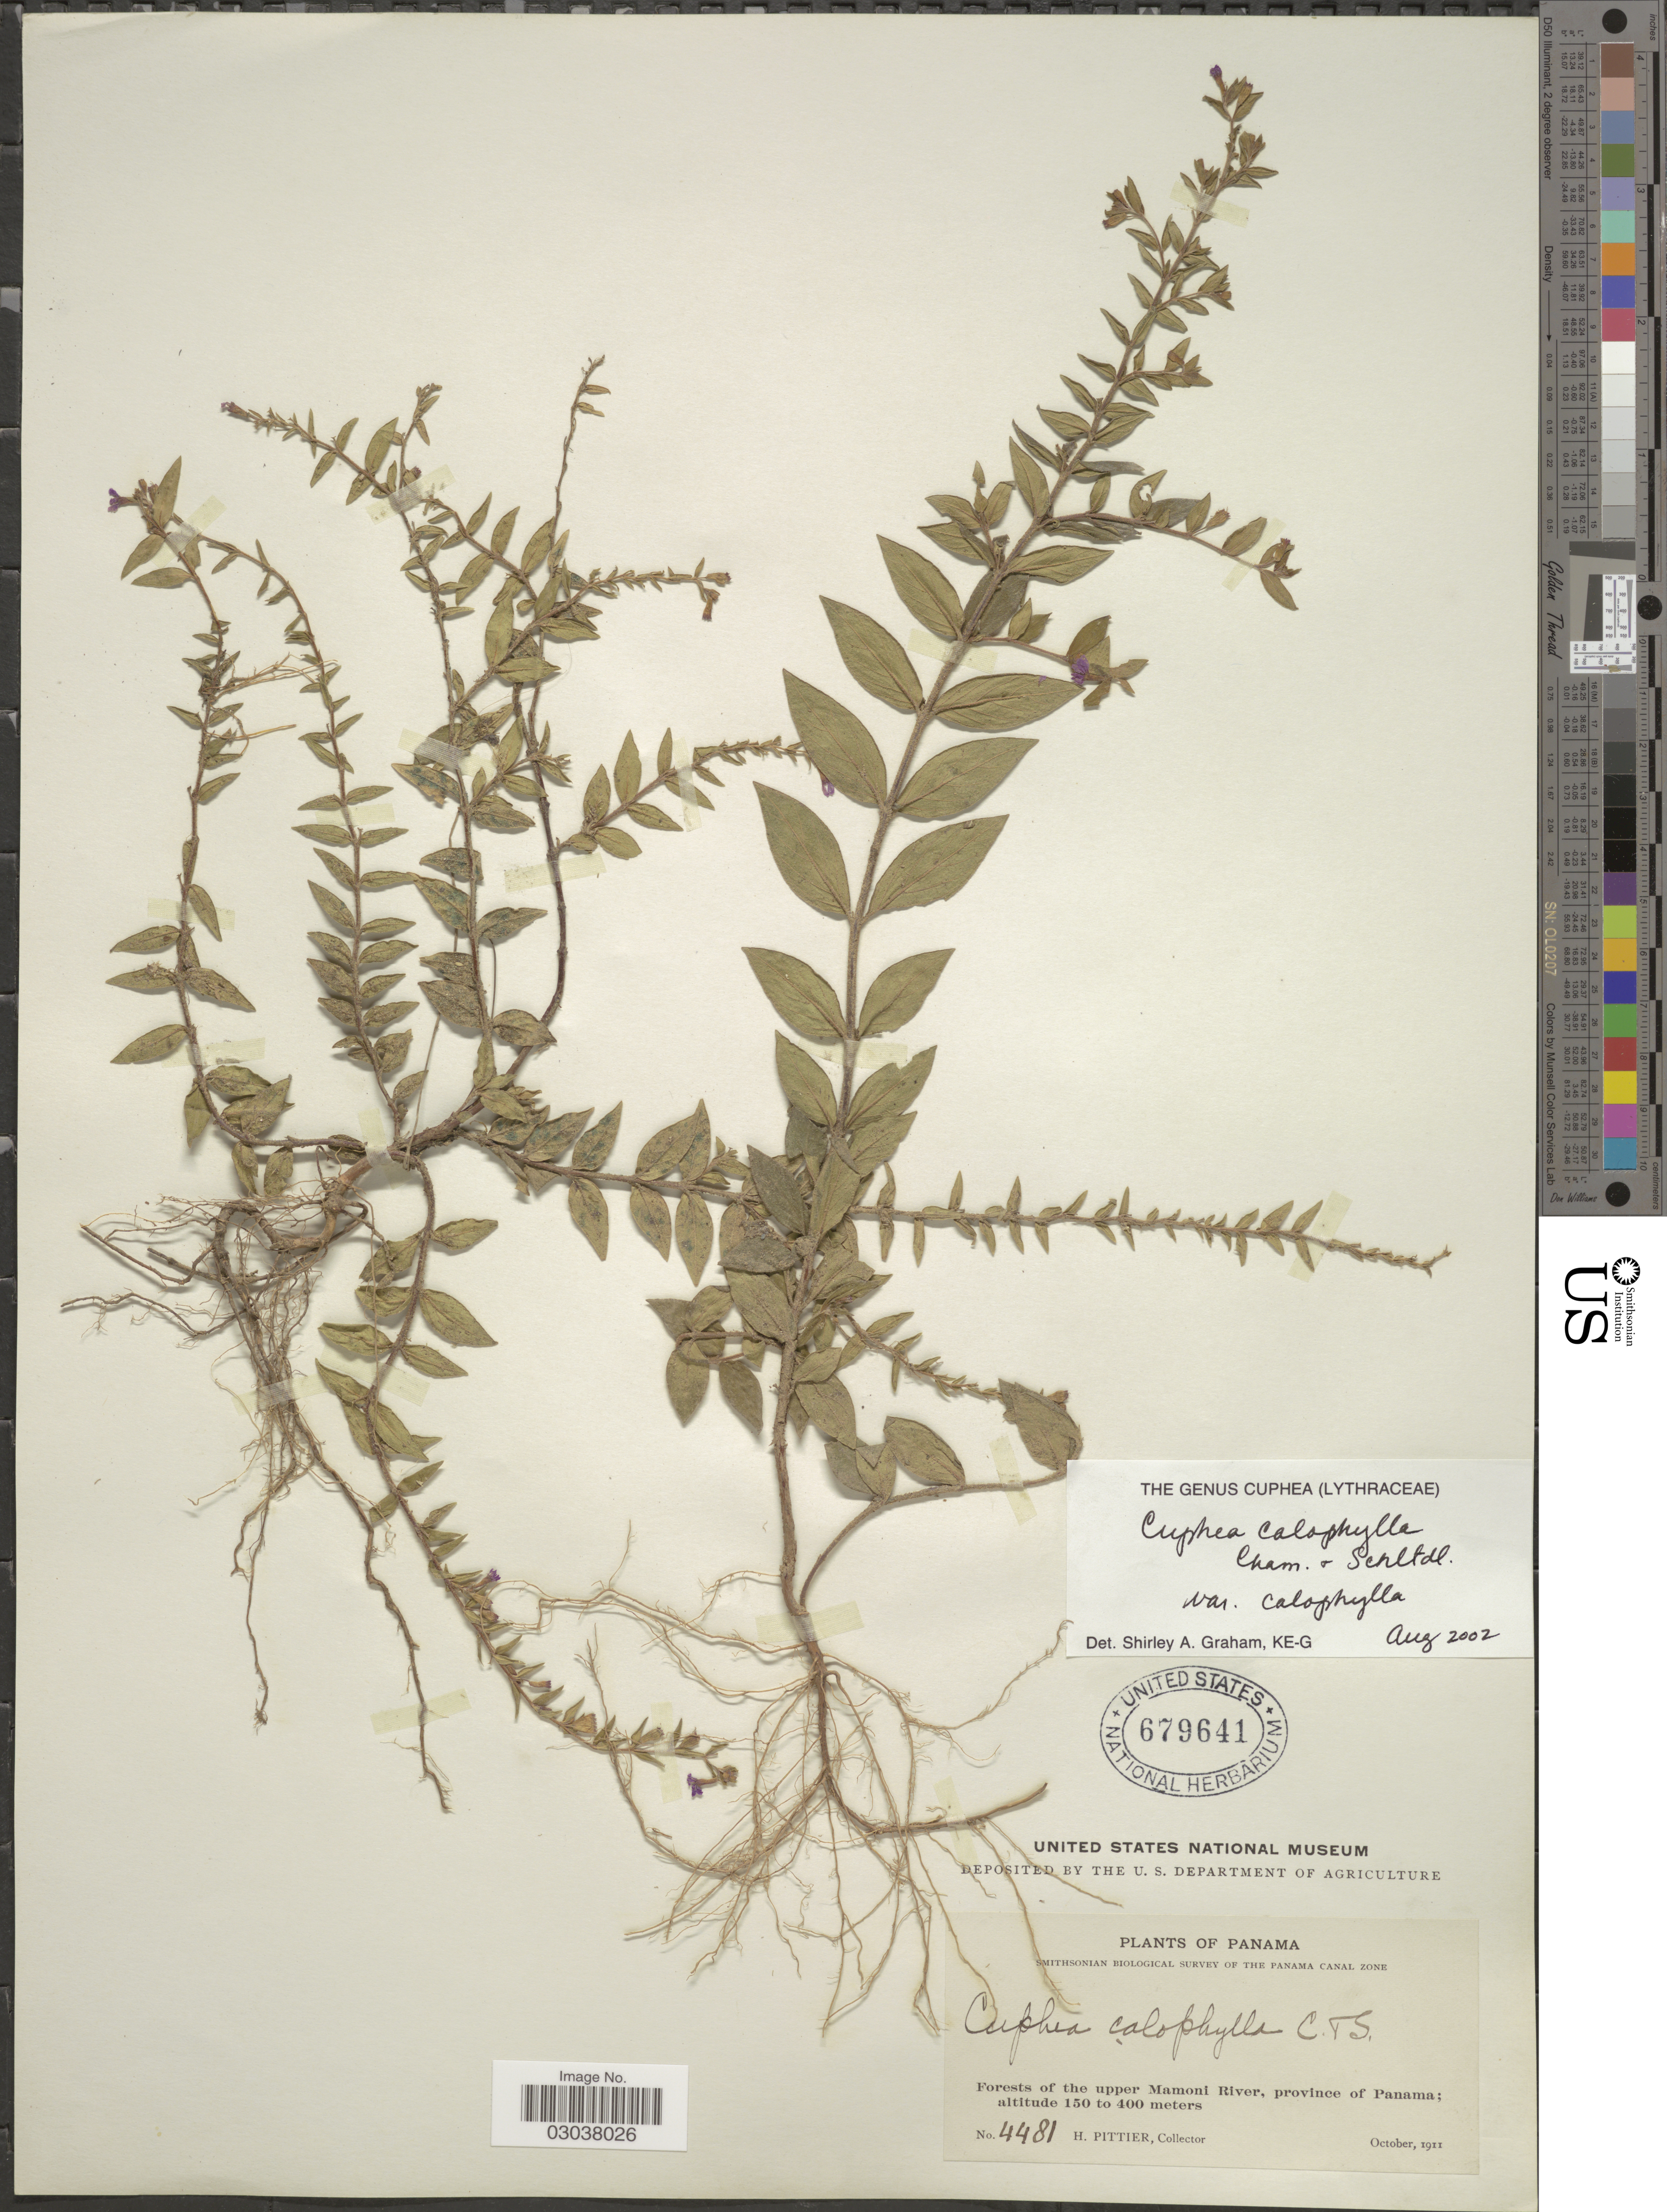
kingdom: Plantae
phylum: Tracheophyta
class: Magnoliopsida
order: Myrtales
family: Lythraceae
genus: Cuphea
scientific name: Cuphea calophylla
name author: Cham. & Schltdl.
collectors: H. F. Pittier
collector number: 4481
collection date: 1911-10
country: Panama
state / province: Panamá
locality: Forests of the upper Mamoni River.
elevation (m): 150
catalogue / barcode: US 679641